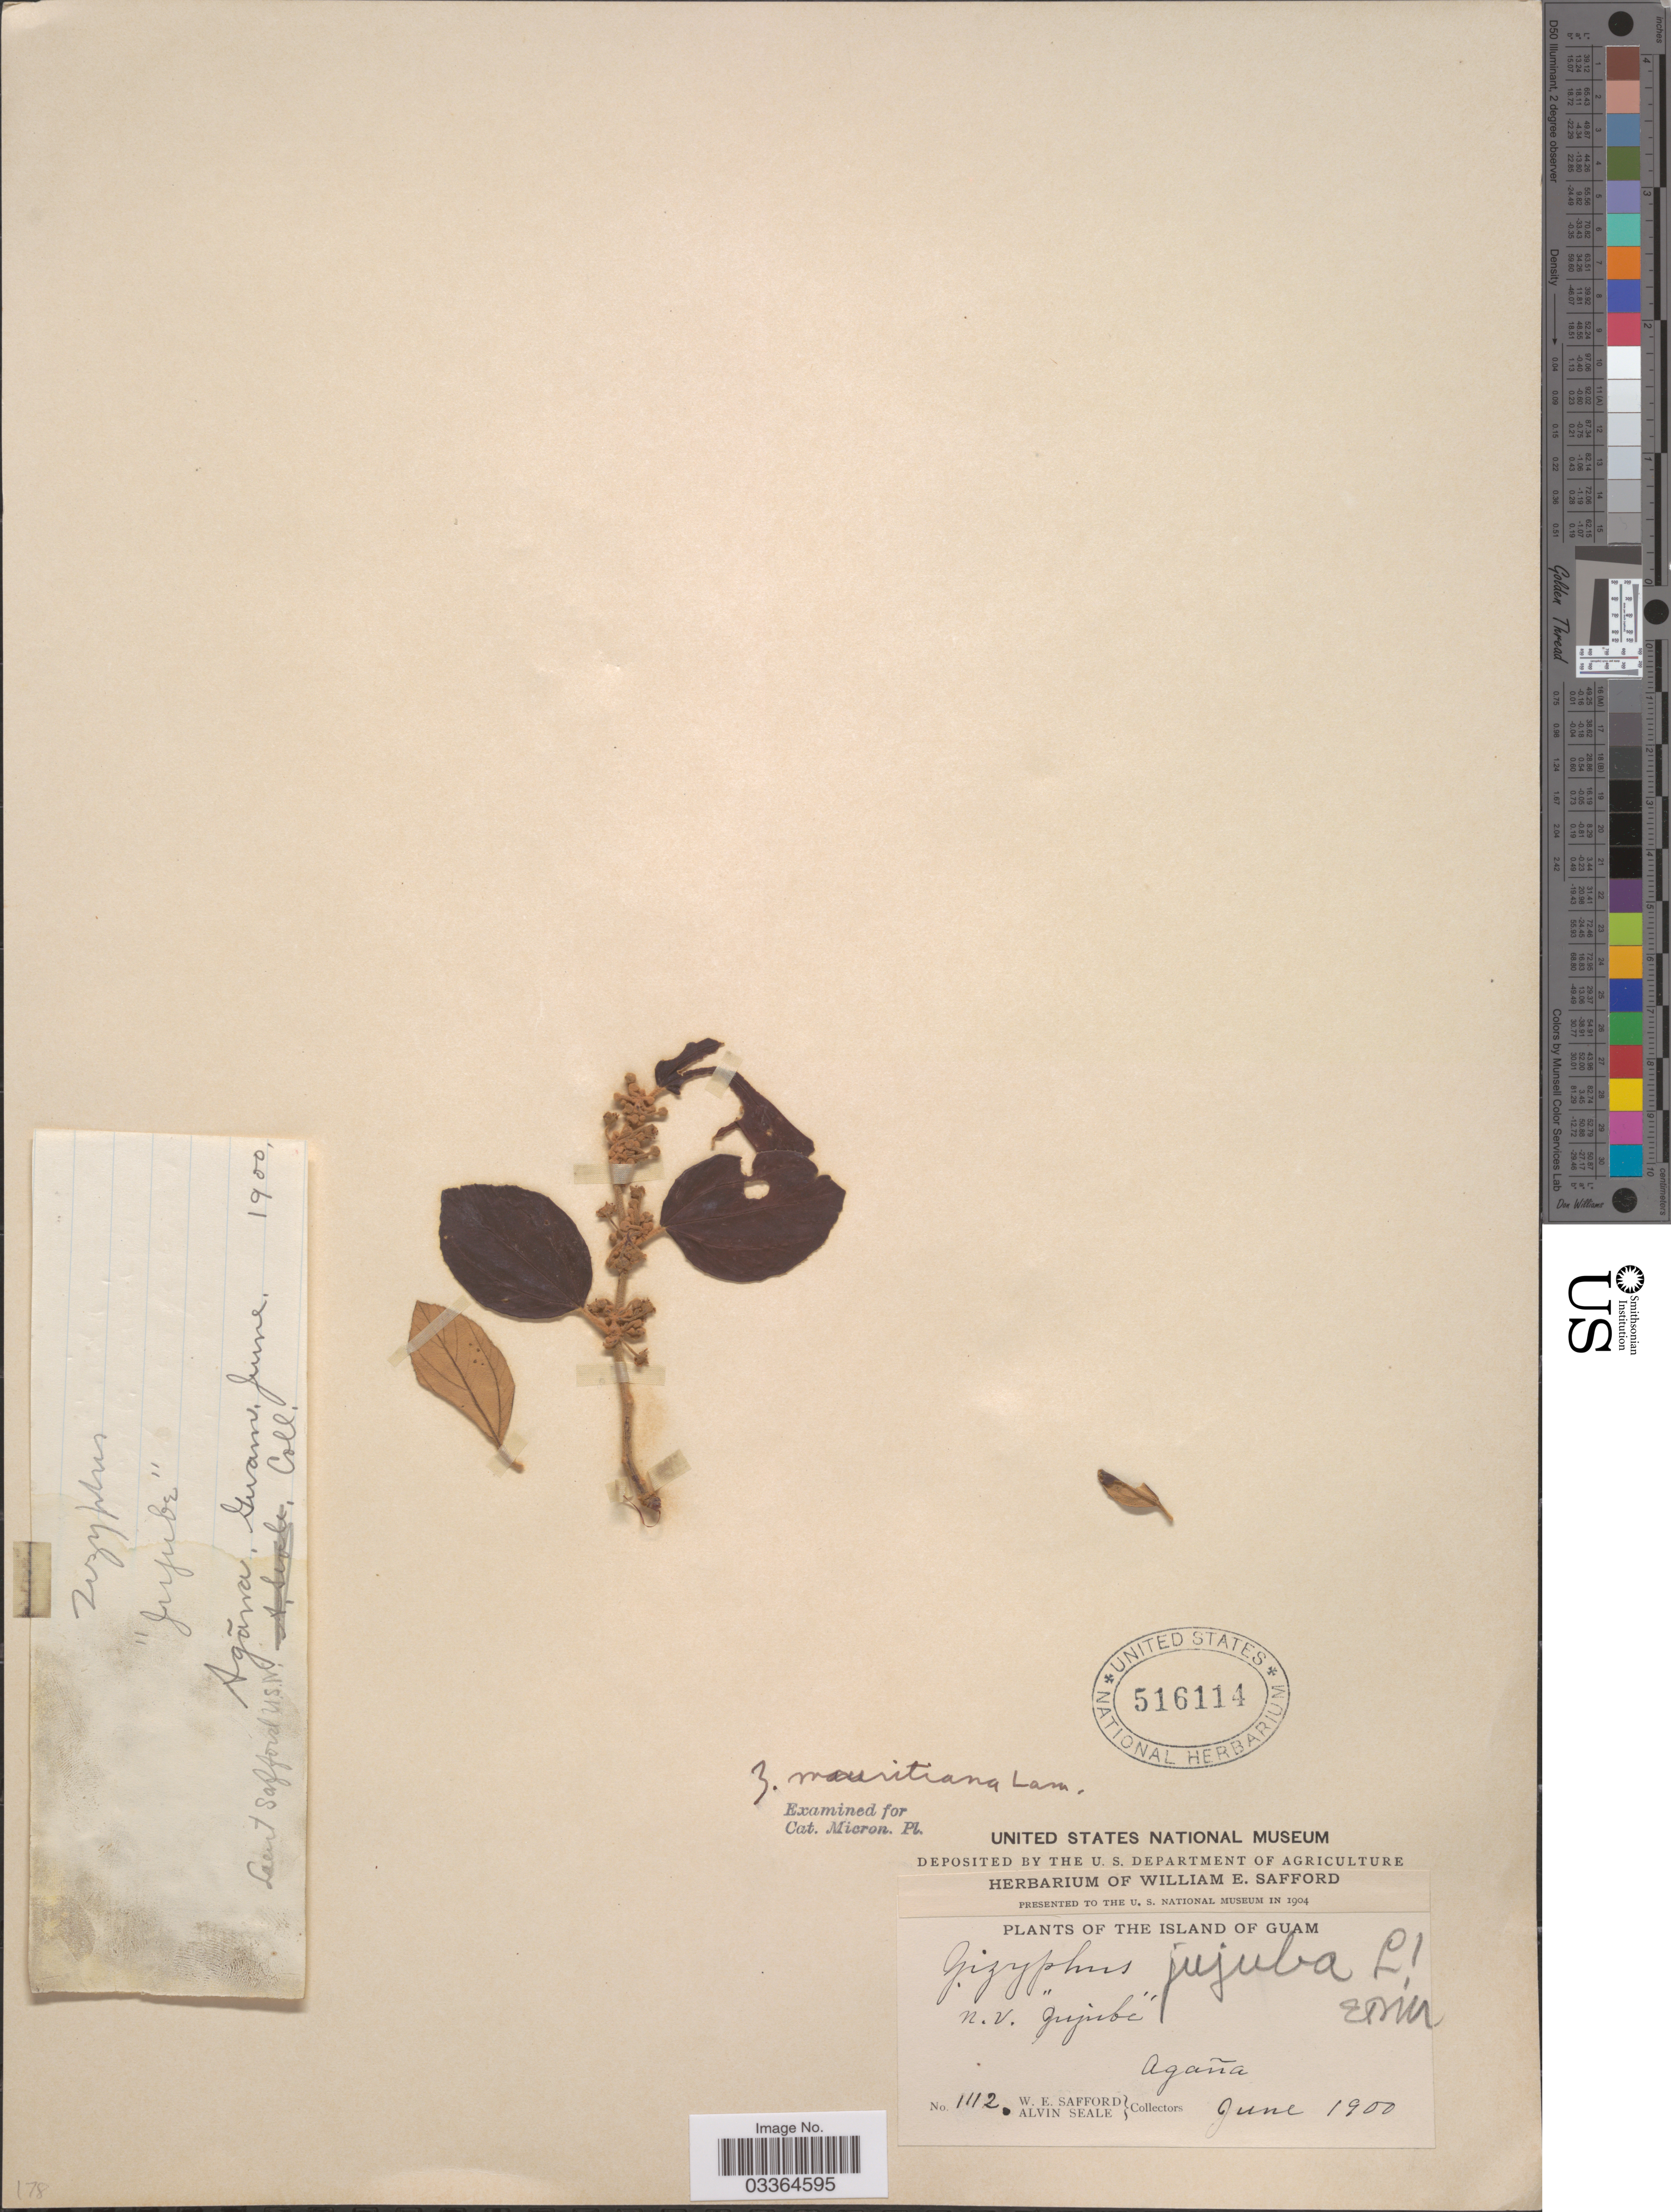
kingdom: Plantae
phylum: Tracheophyta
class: Magnoliopsida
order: Rosales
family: Rhamnaceae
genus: Ziziphus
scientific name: Ziziphus mauritiana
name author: Lam.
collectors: W. E. Safford & A. Seale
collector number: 1112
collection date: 1900-06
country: Guam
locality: Agaña.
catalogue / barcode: US 516114